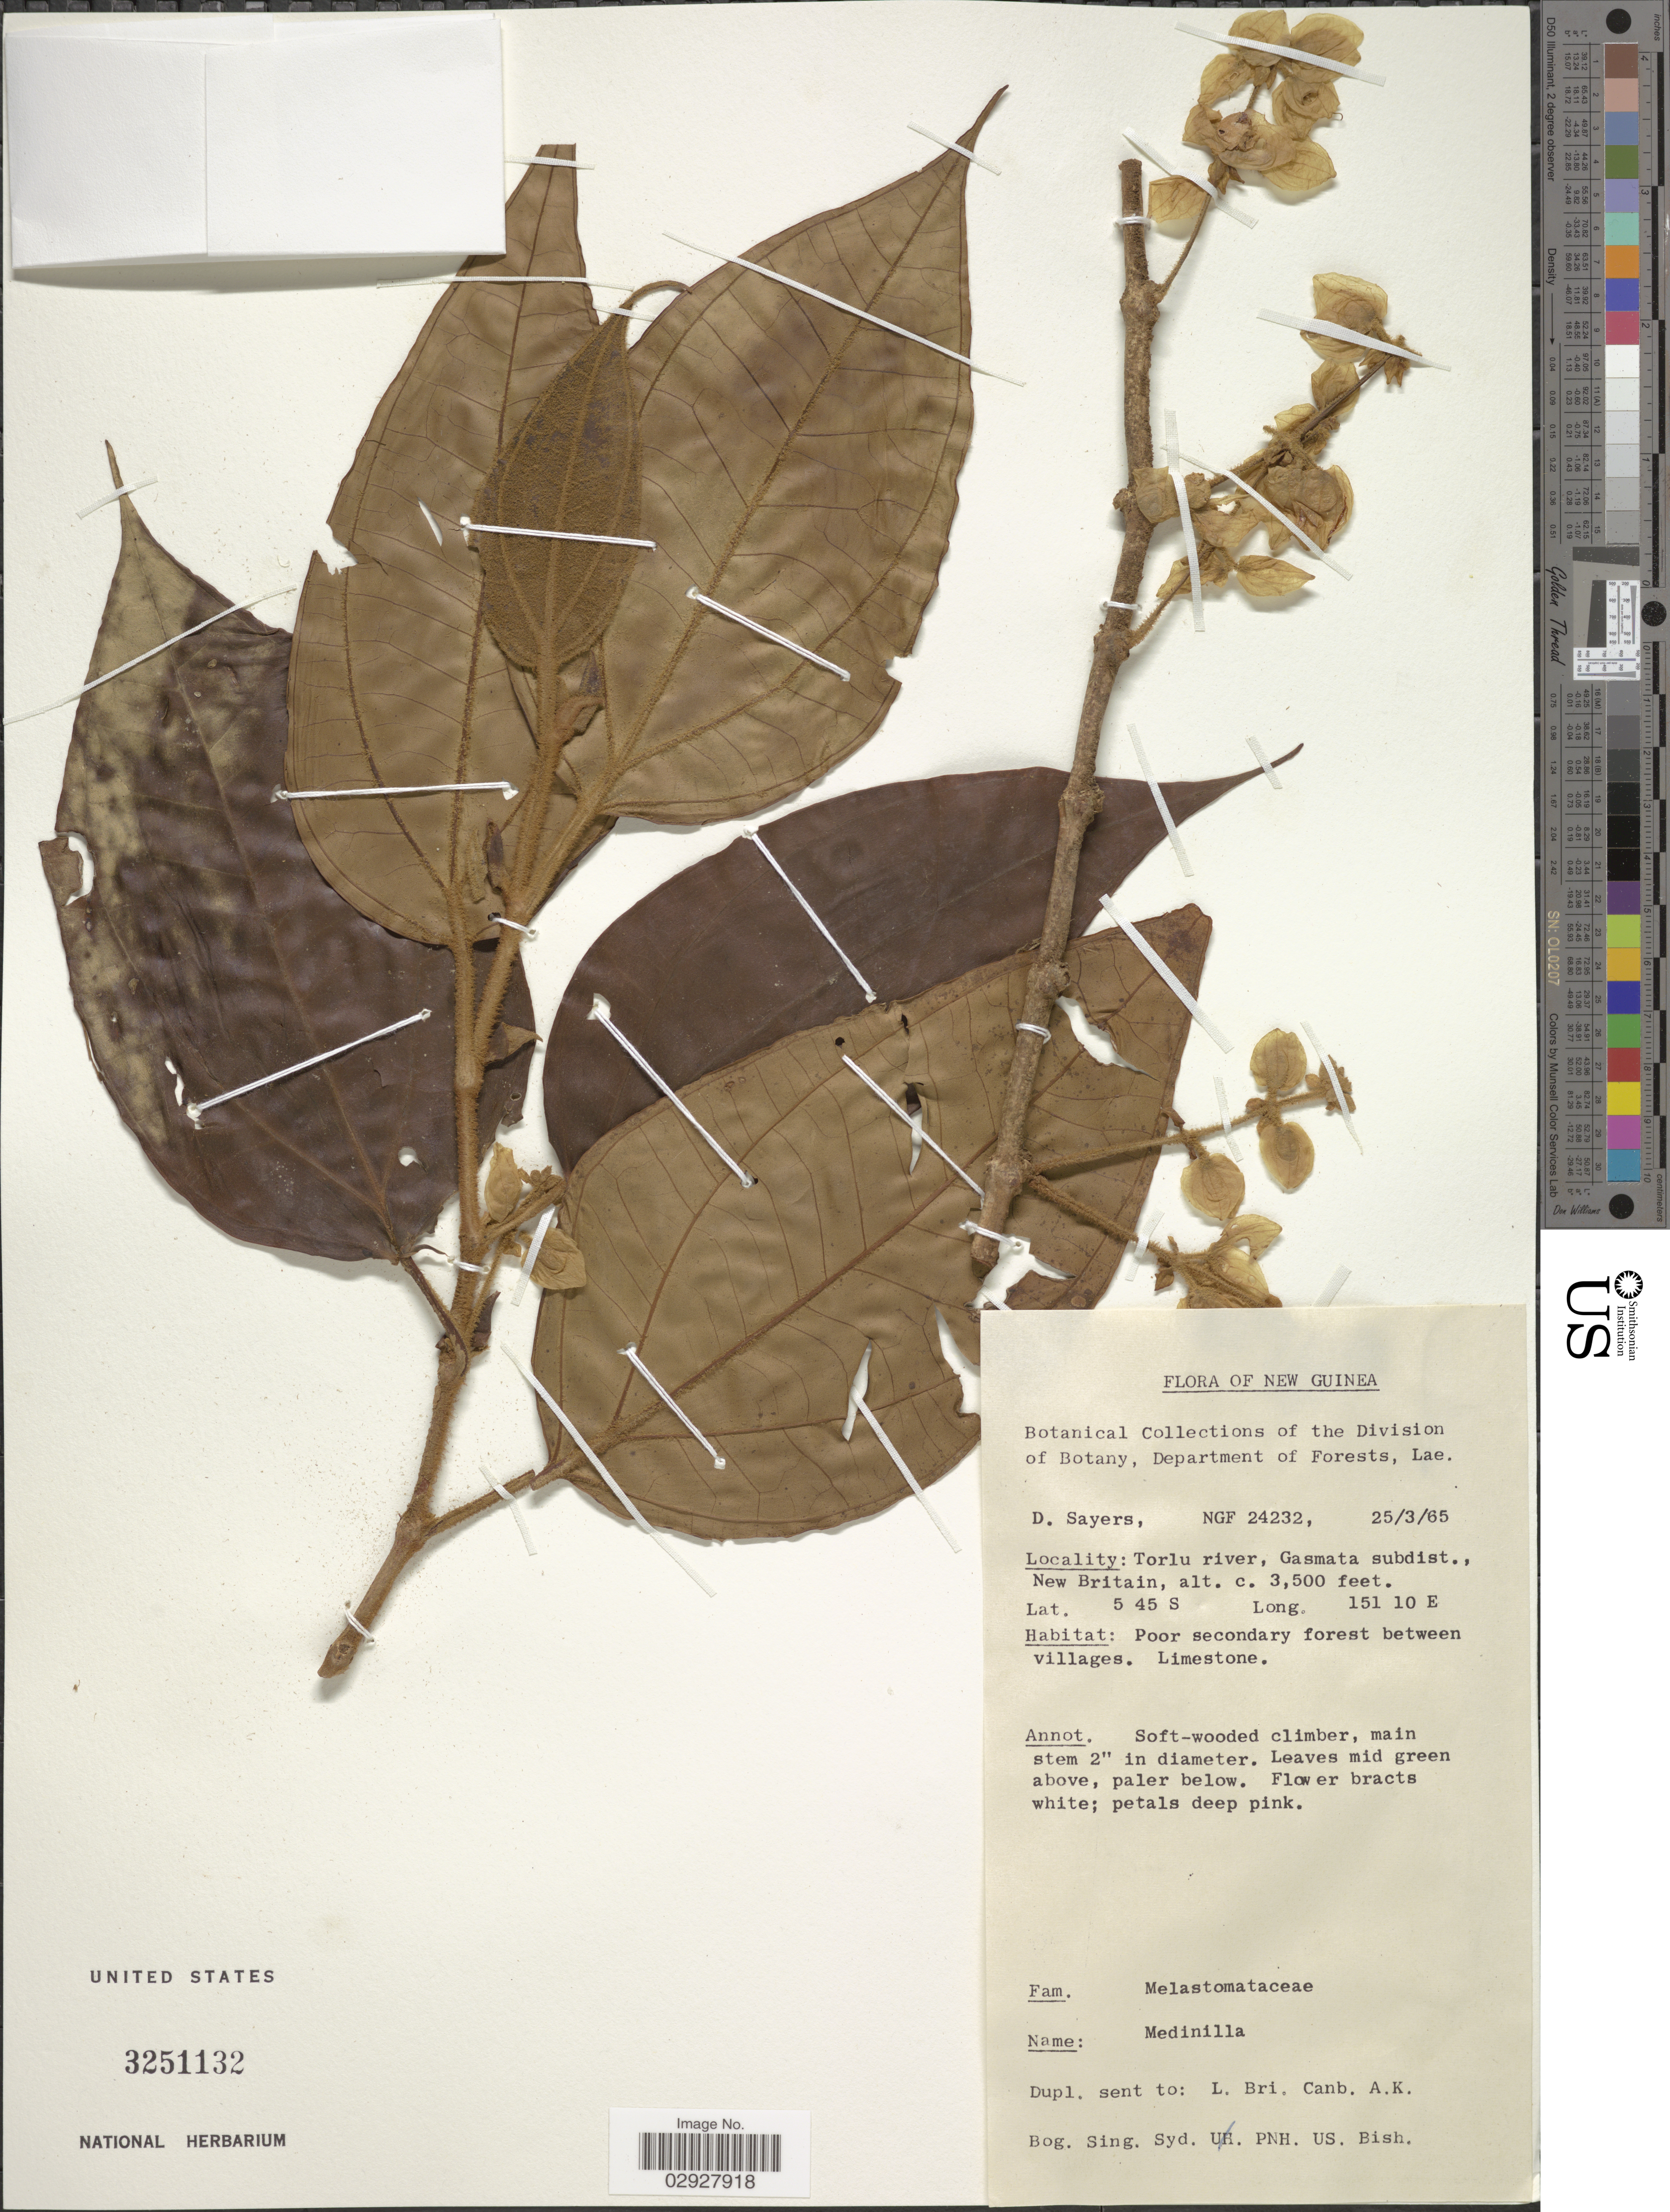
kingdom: Plantae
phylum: Tracheophyta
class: Magnoliopsida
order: Myrtales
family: Melastomataceae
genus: Medinilla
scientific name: Medinilla sp.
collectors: D. Sayers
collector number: NGF 24232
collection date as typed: Transcribed d/m/y: 25/3/65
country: Papua New Guinea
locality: New Guinea, Torlu river, Gasmata subdist., New Britain.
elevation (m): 1067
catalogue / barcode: US 3251132